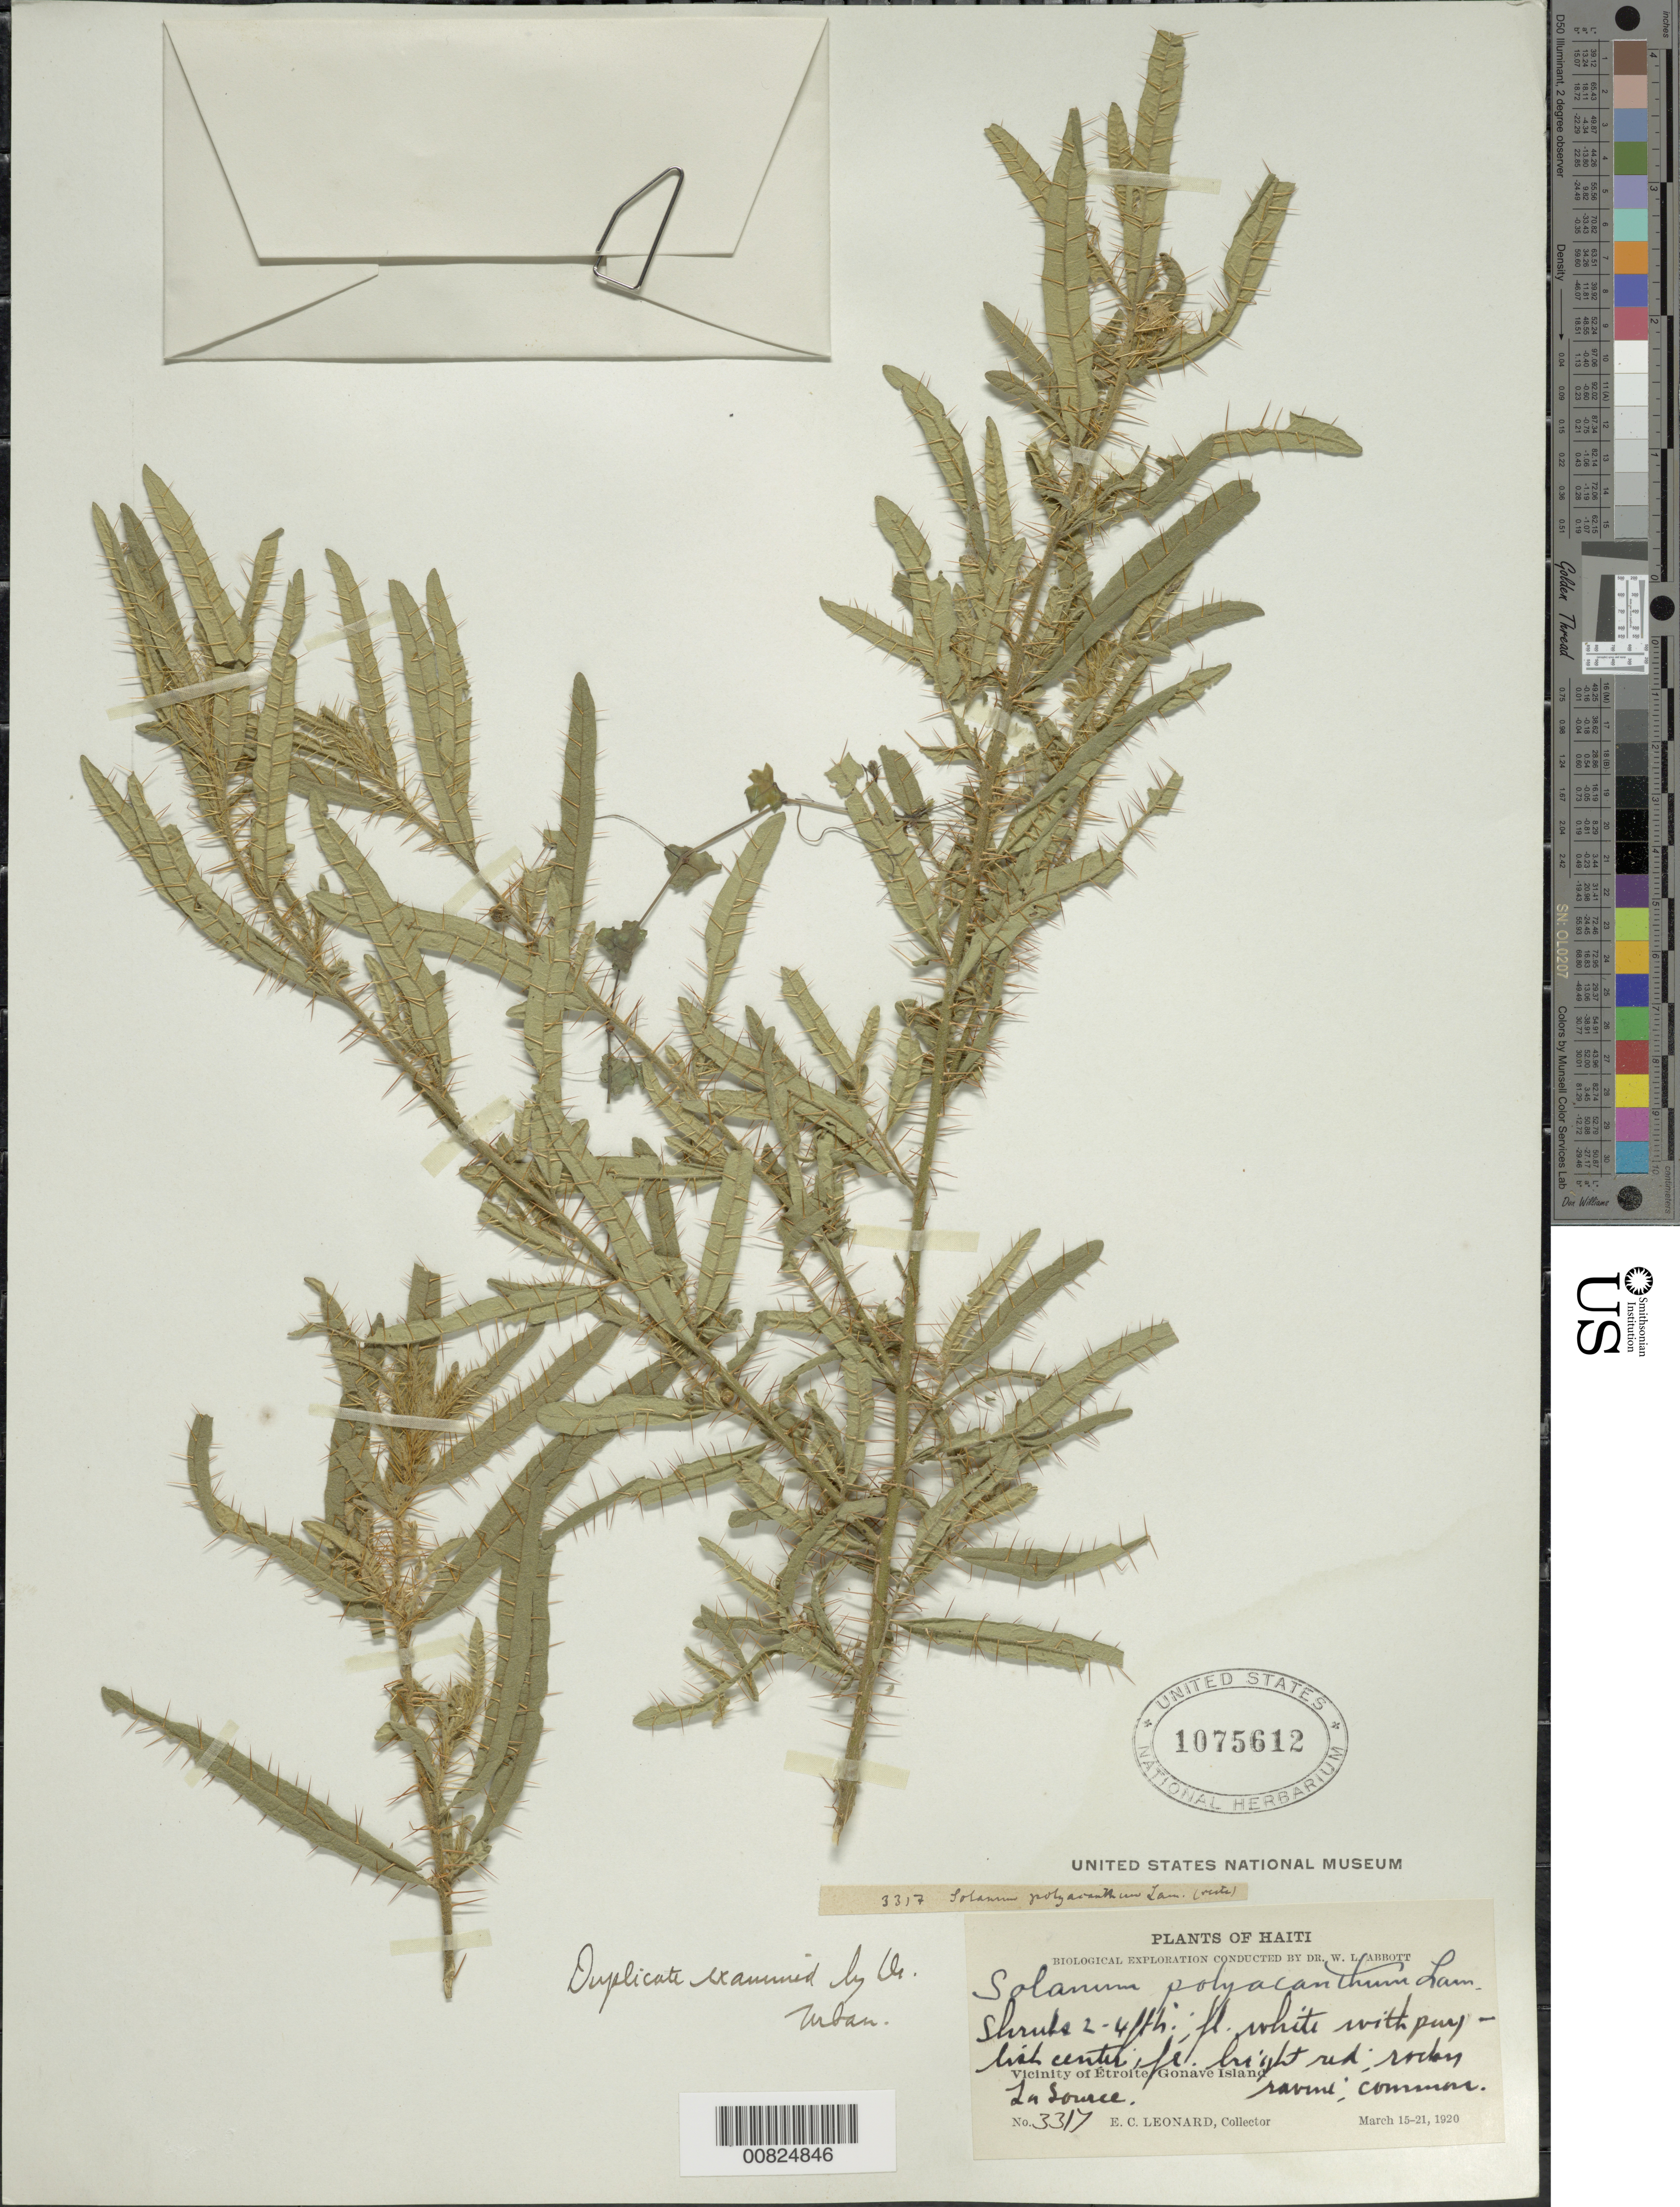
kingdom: Plantae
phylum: Tracheophyta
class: Magnoliopsida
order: Solanales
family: Solanaceae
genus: Solanum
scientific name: Solanum polycanthum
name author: Lam.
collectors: E. C. Leonard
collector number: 3317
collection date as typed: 15 Mar 1920 to 21 Mar 1920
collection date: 1920-03-15/1920-03-21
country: Haiti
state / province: Ouest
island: Hispaniola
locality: Vicinity of Ètroite, La Source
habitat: Rocky ravine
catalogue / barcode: US 1075612